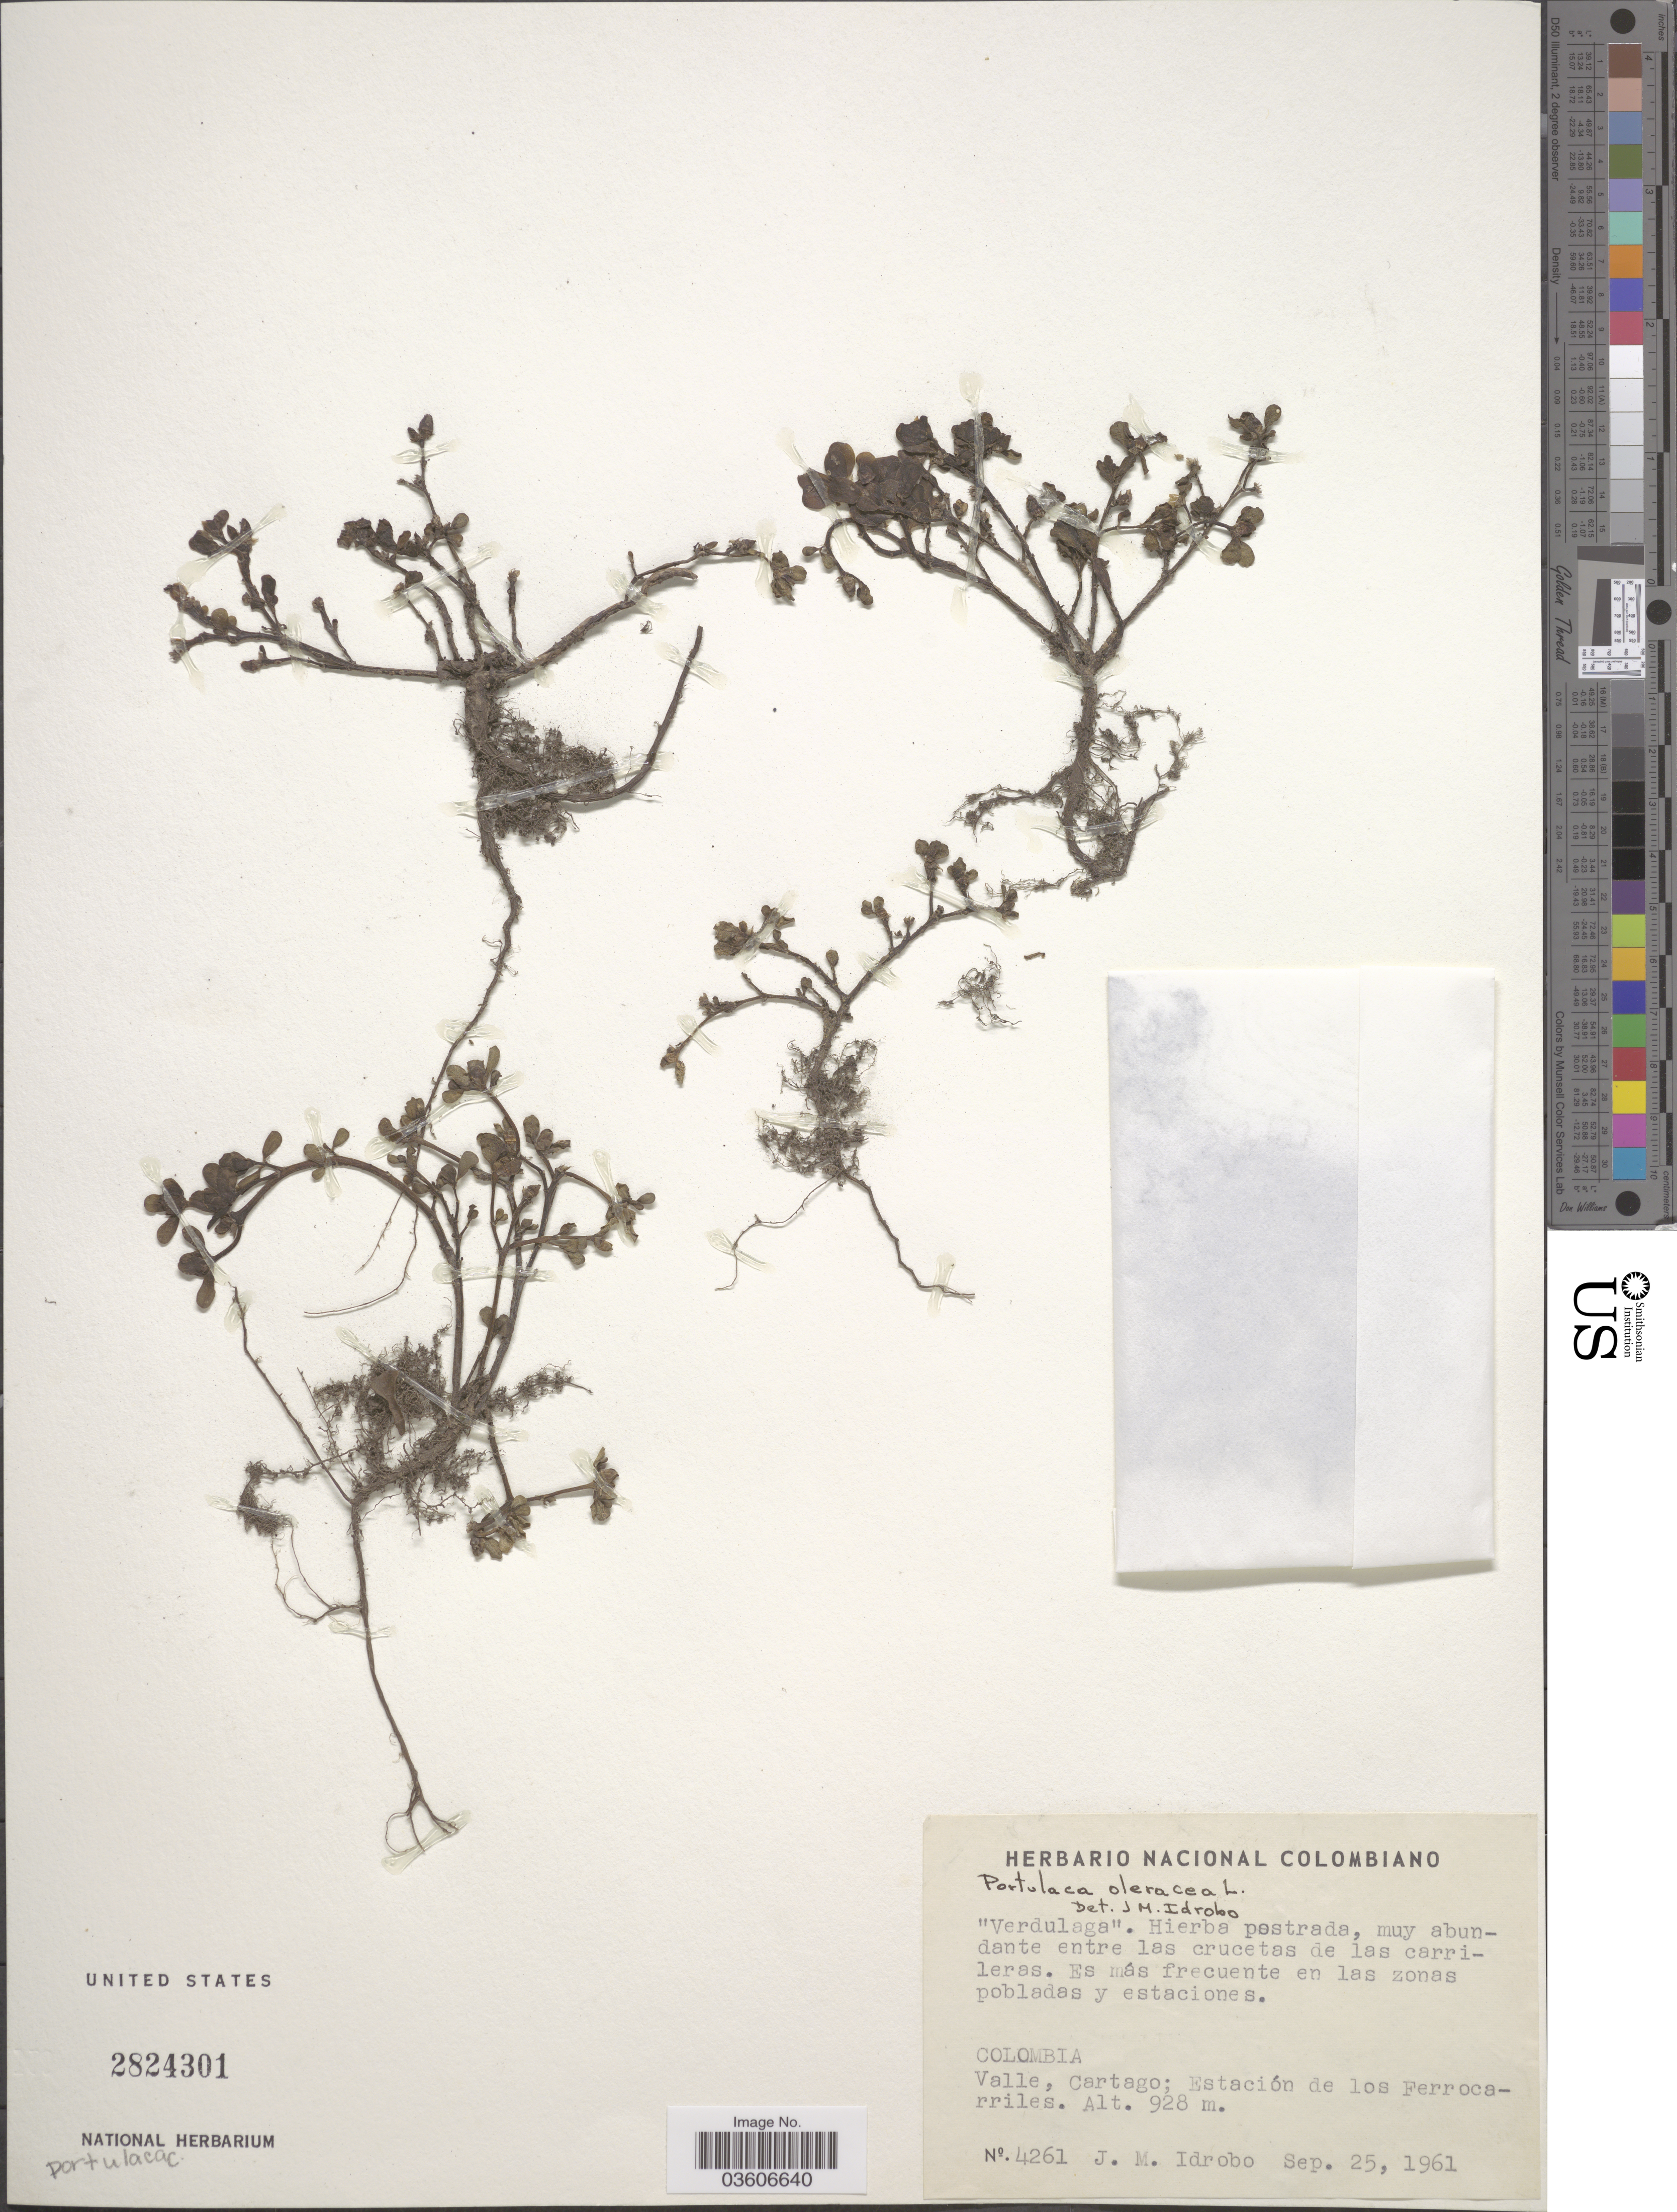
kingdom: Plantae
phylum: Tracheophyta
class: Magnoliopsida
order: Caryophyllales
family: Portulacaceae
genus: Portulaca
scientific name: Portulaca oleracea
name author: L.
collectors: J. M. Idrobo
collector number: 4261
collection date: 1961-09-25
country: Colombia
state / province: Valle del Cauca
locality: Cartago; Estación de los Ferrocarriles.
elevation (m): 928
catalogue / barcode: US 2824301